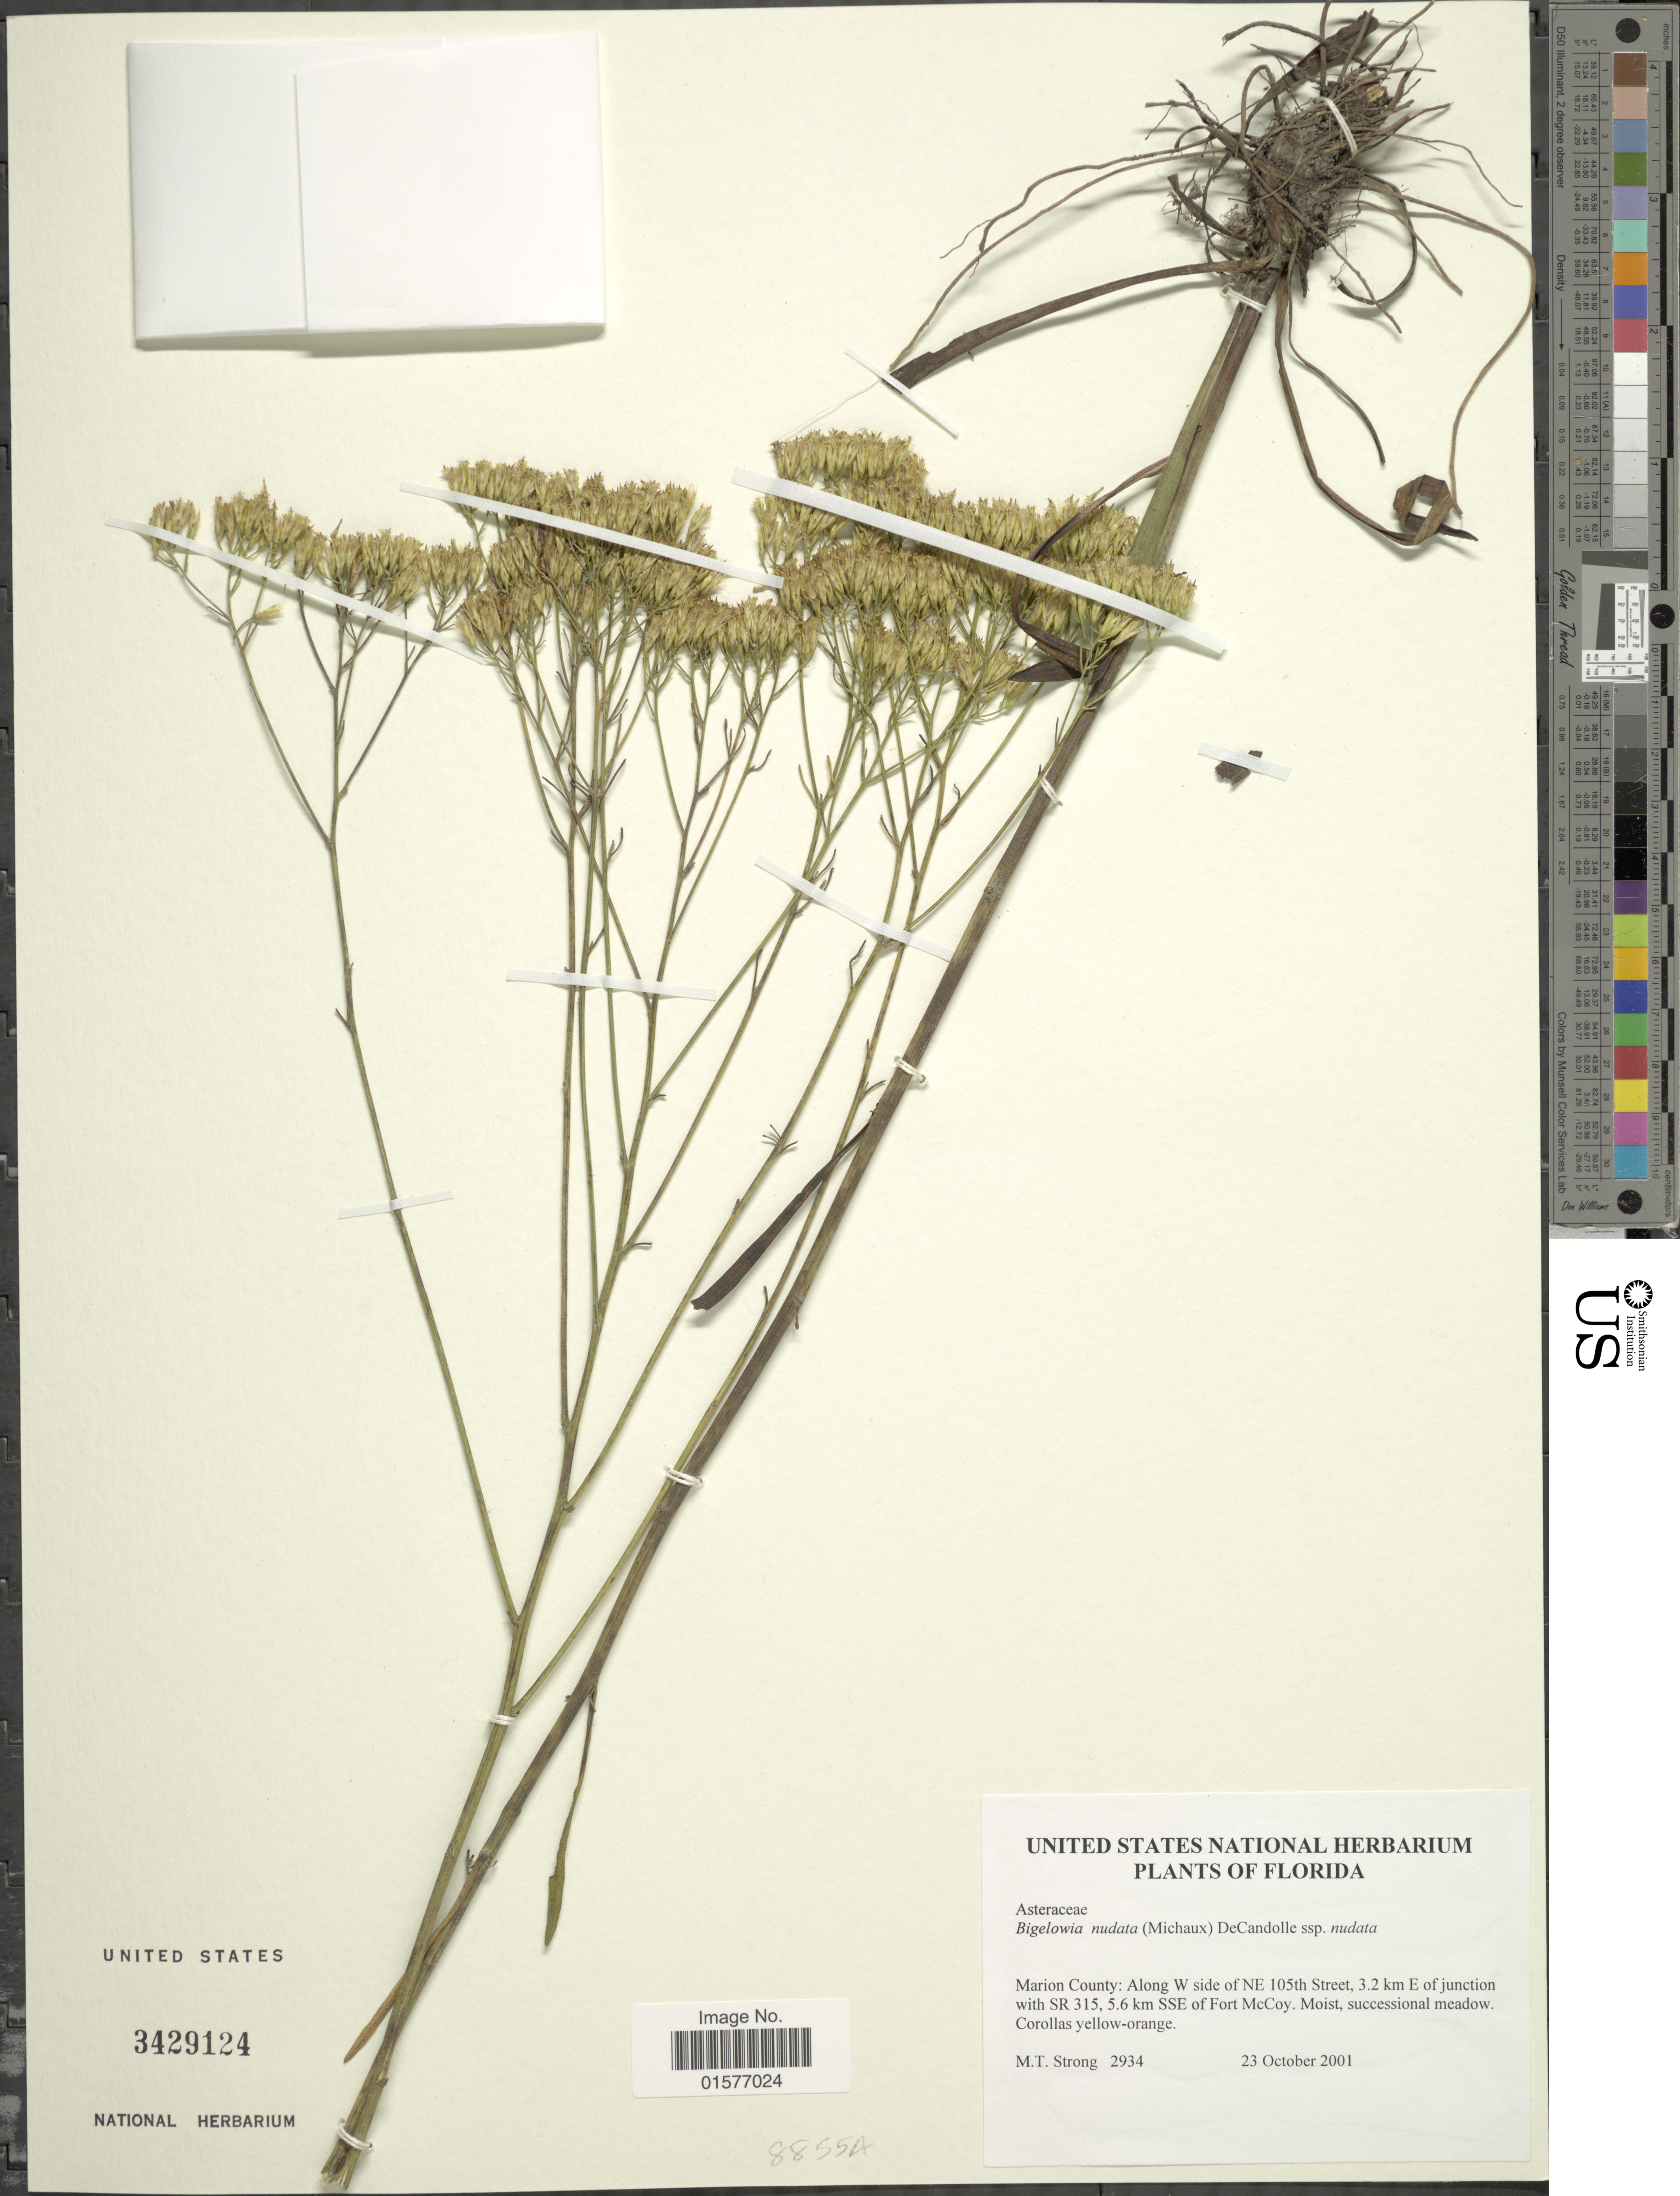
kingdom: Plantae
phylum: Tracheophyta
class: Magnoliopsida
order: Asterales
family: Asteraceae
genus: Bigelowia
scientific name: Bigelowia nudata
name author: (Michx.) DC.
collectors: M. T. Strong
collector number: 2934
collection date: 2001-10-23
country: United States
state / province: Florida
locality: Marion County: Along W side of NE 105th Street, 3.2 km E of junction with SR 315, 5.6 km SSE of Fort McCoy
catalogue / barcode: US 3429124